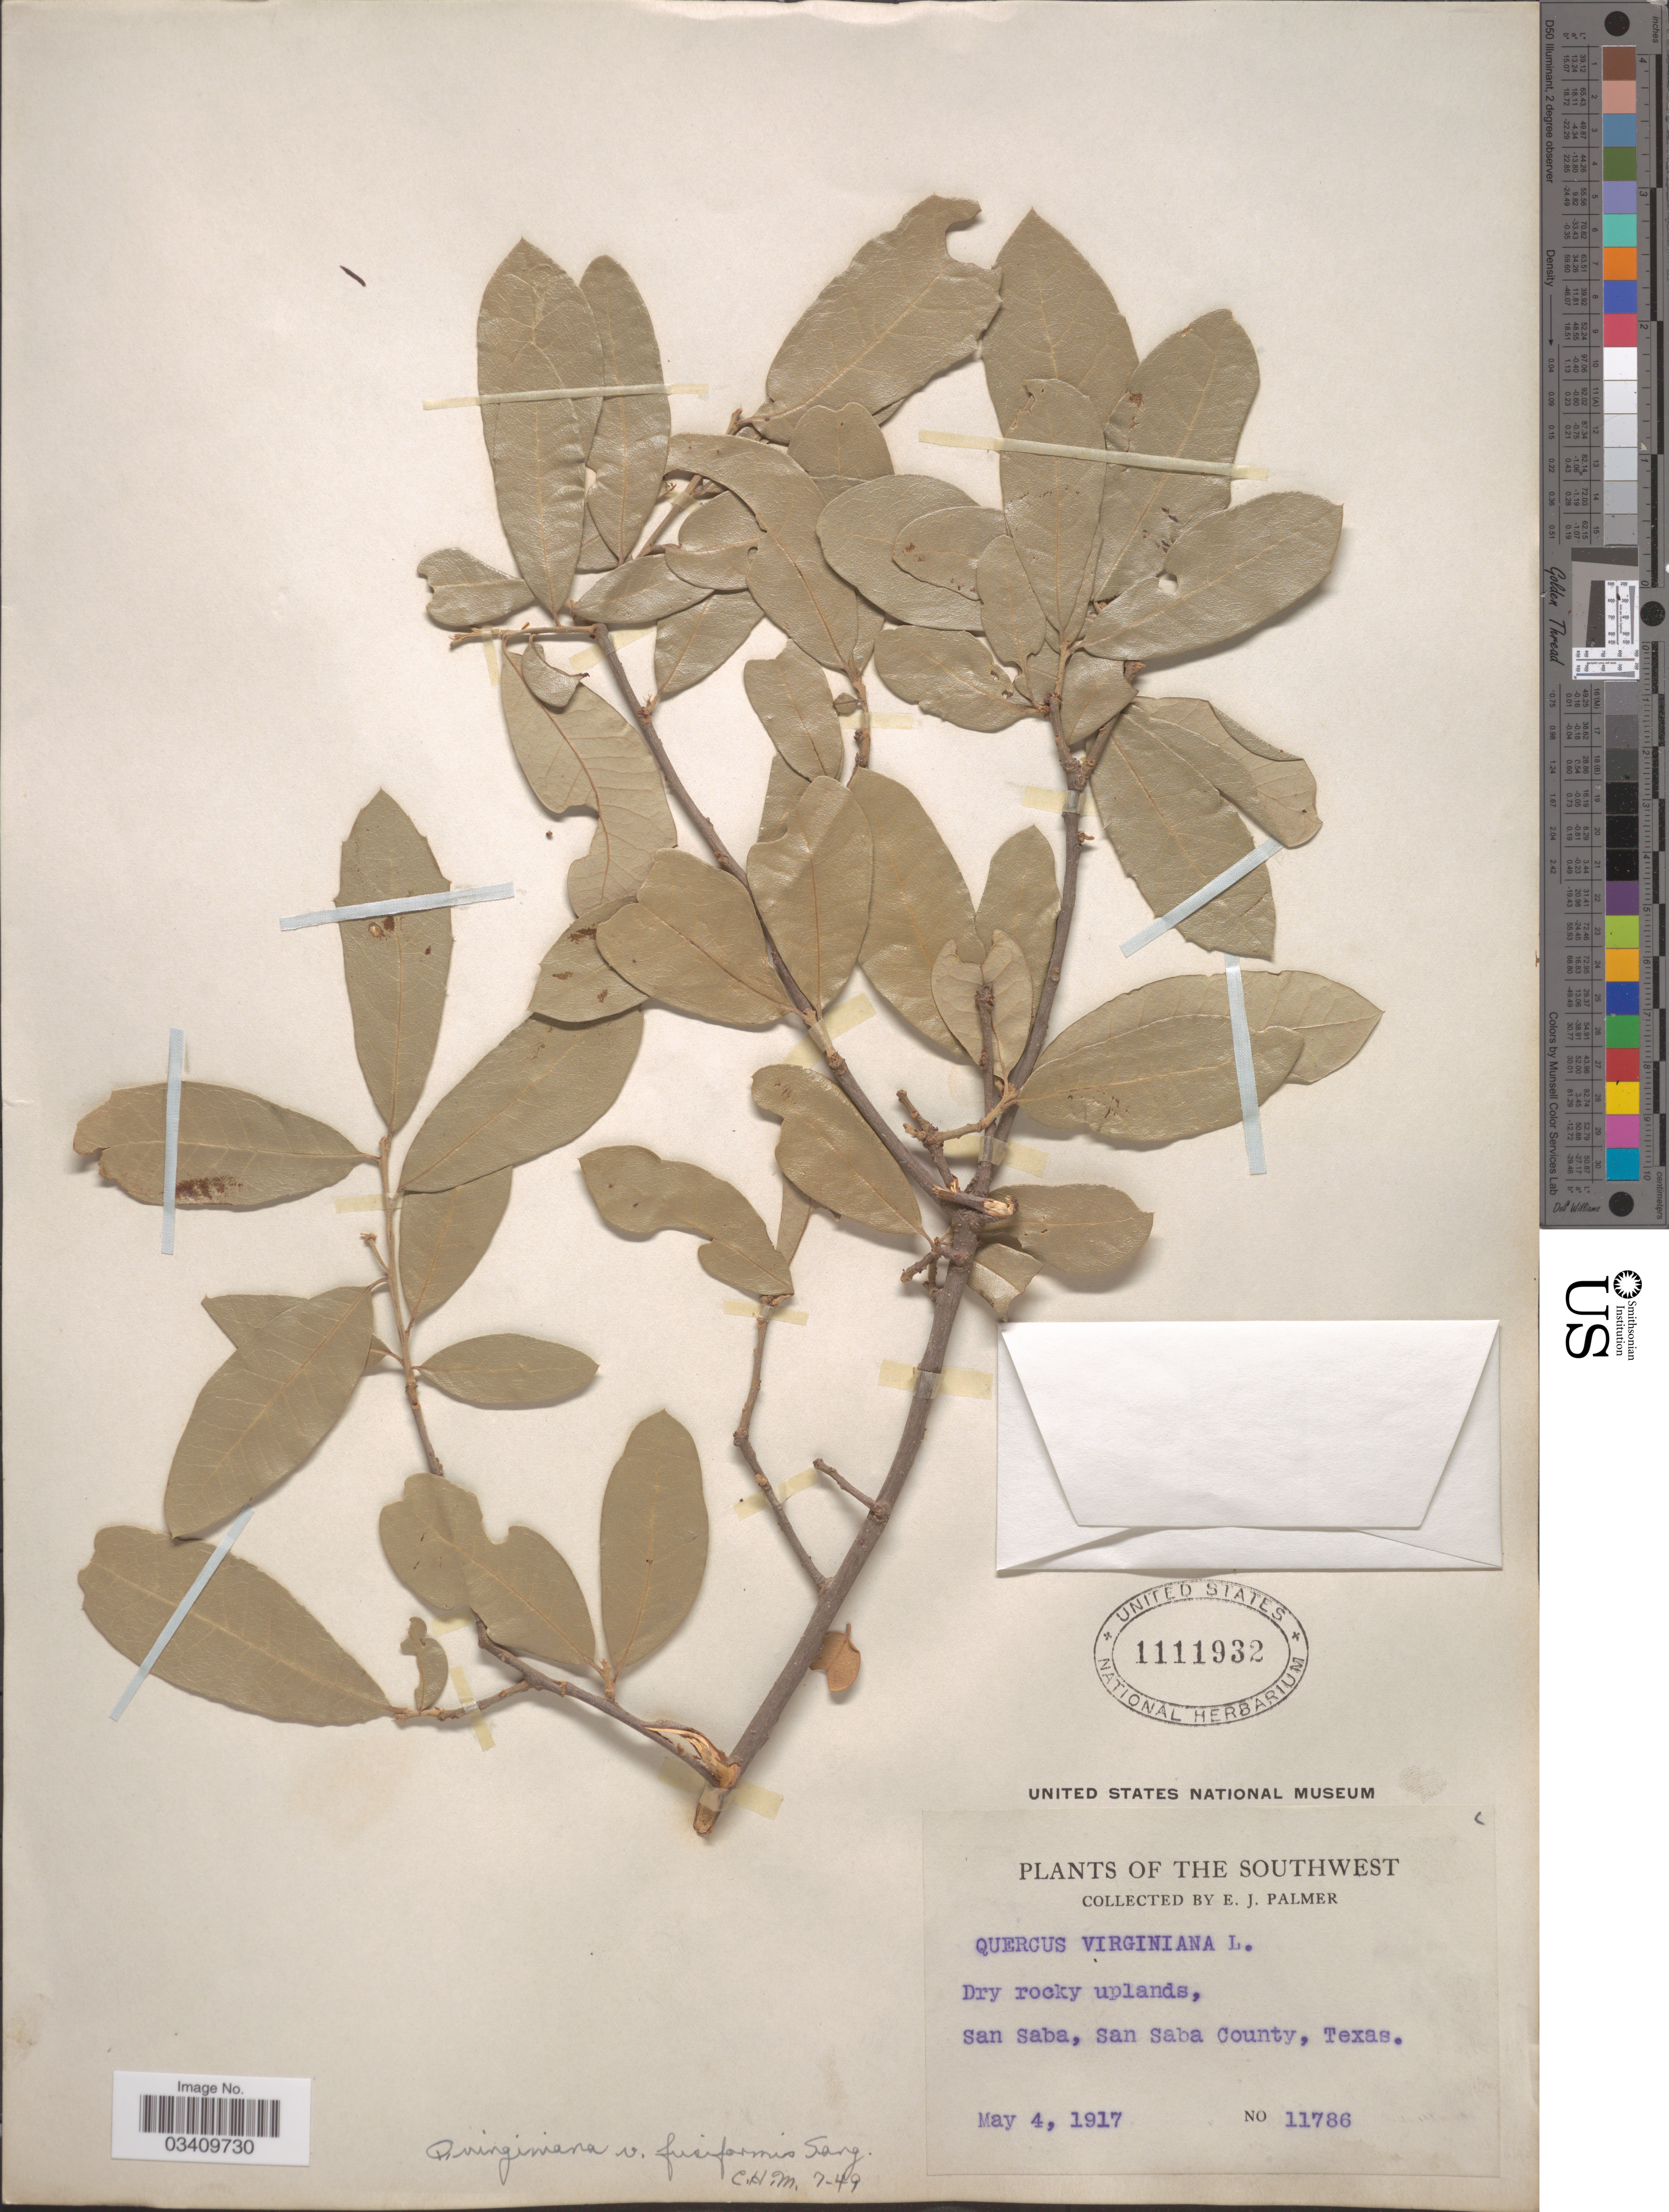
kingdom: Plantae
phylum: Tracheophyta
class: Magnoliopsida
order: Fagales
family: Fagaceae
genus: Quercus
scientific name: Quercus virginiana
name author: Mill.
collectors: E. J. Palmer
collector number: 11786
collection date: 1917-05-04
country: United States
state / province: Texas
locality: Southwest. San Saba, San Saba County.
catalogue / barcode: US 1111932